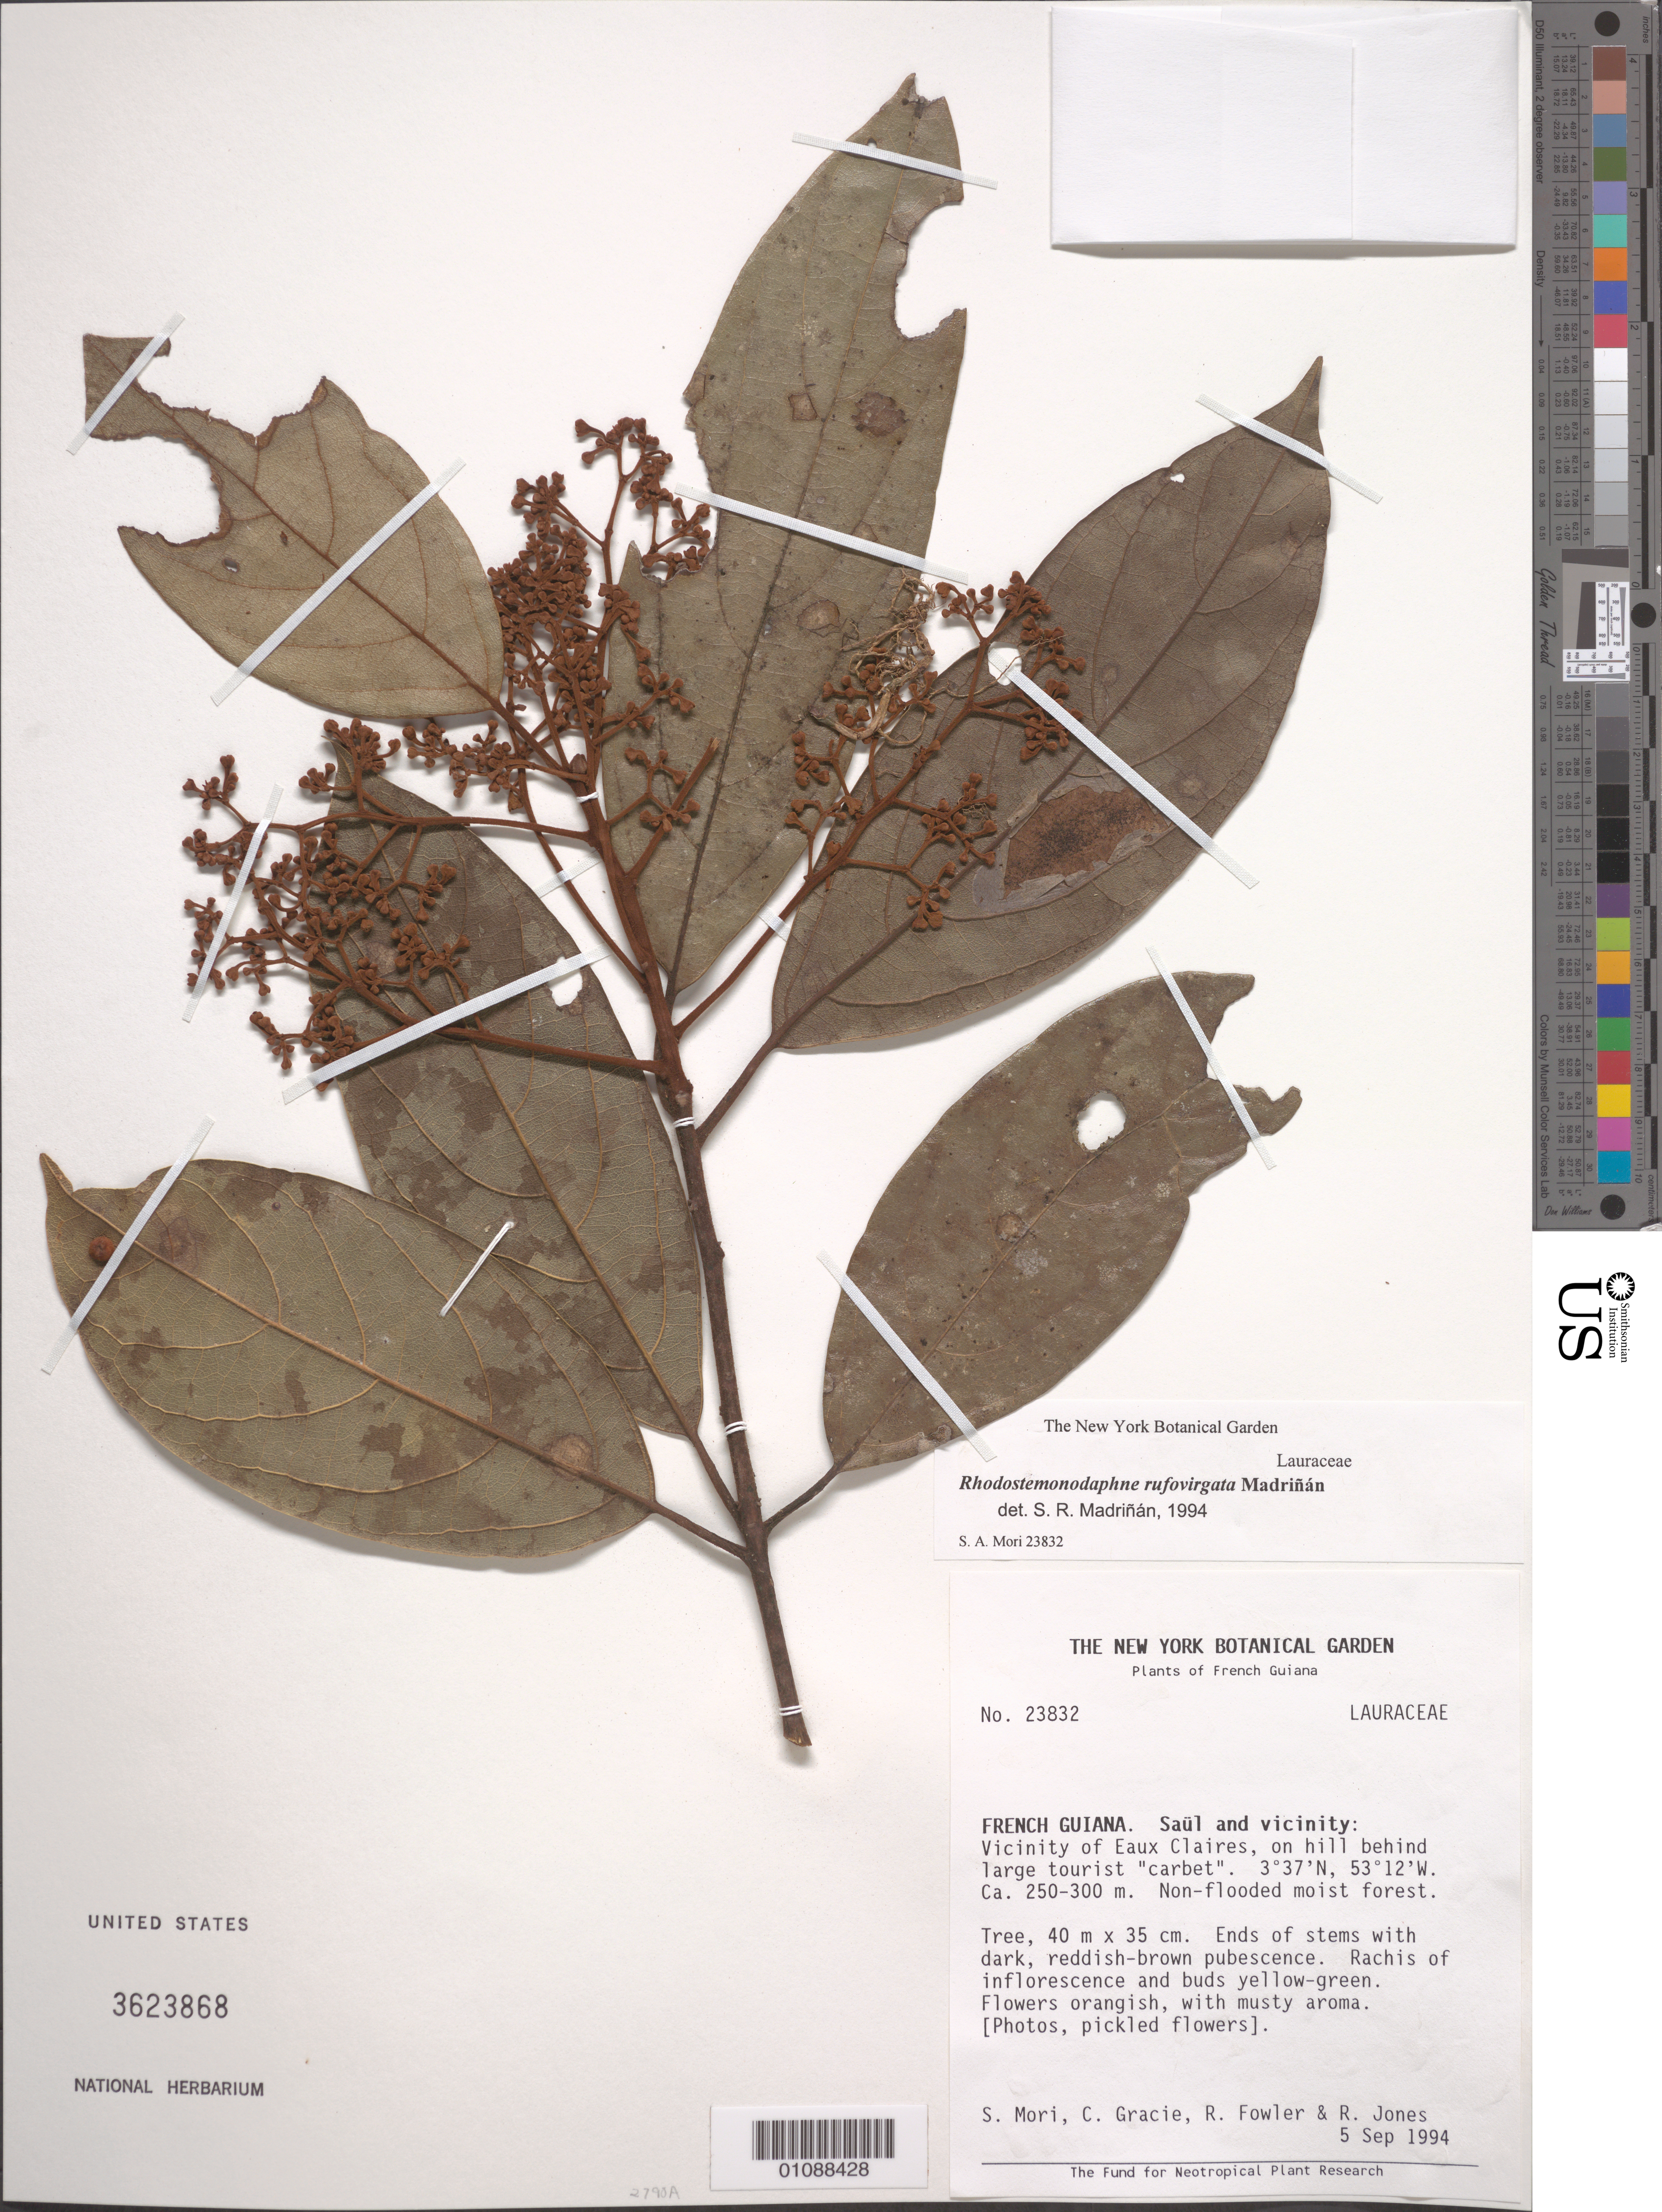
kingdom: Plantae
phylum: Tracheophyta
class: Magnoliopsida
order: Laurales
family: Lauraceae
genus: Rhodostemonodaphne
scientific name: Rhodostemonodaphne rufovirgata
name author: Madriñán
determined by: Madriñán, S.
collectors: S. Mori, C. A. Gracie, R. Fowler & R. Jones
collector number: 23832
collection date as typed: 5-Sep-94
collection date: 1994-09-05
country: French Guiana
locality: Saül and vic., vic of Eaux Claires, on hill behind large tourist "carbet"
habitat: Non-flooded moist forest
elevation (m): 250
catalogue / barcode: US 3623868